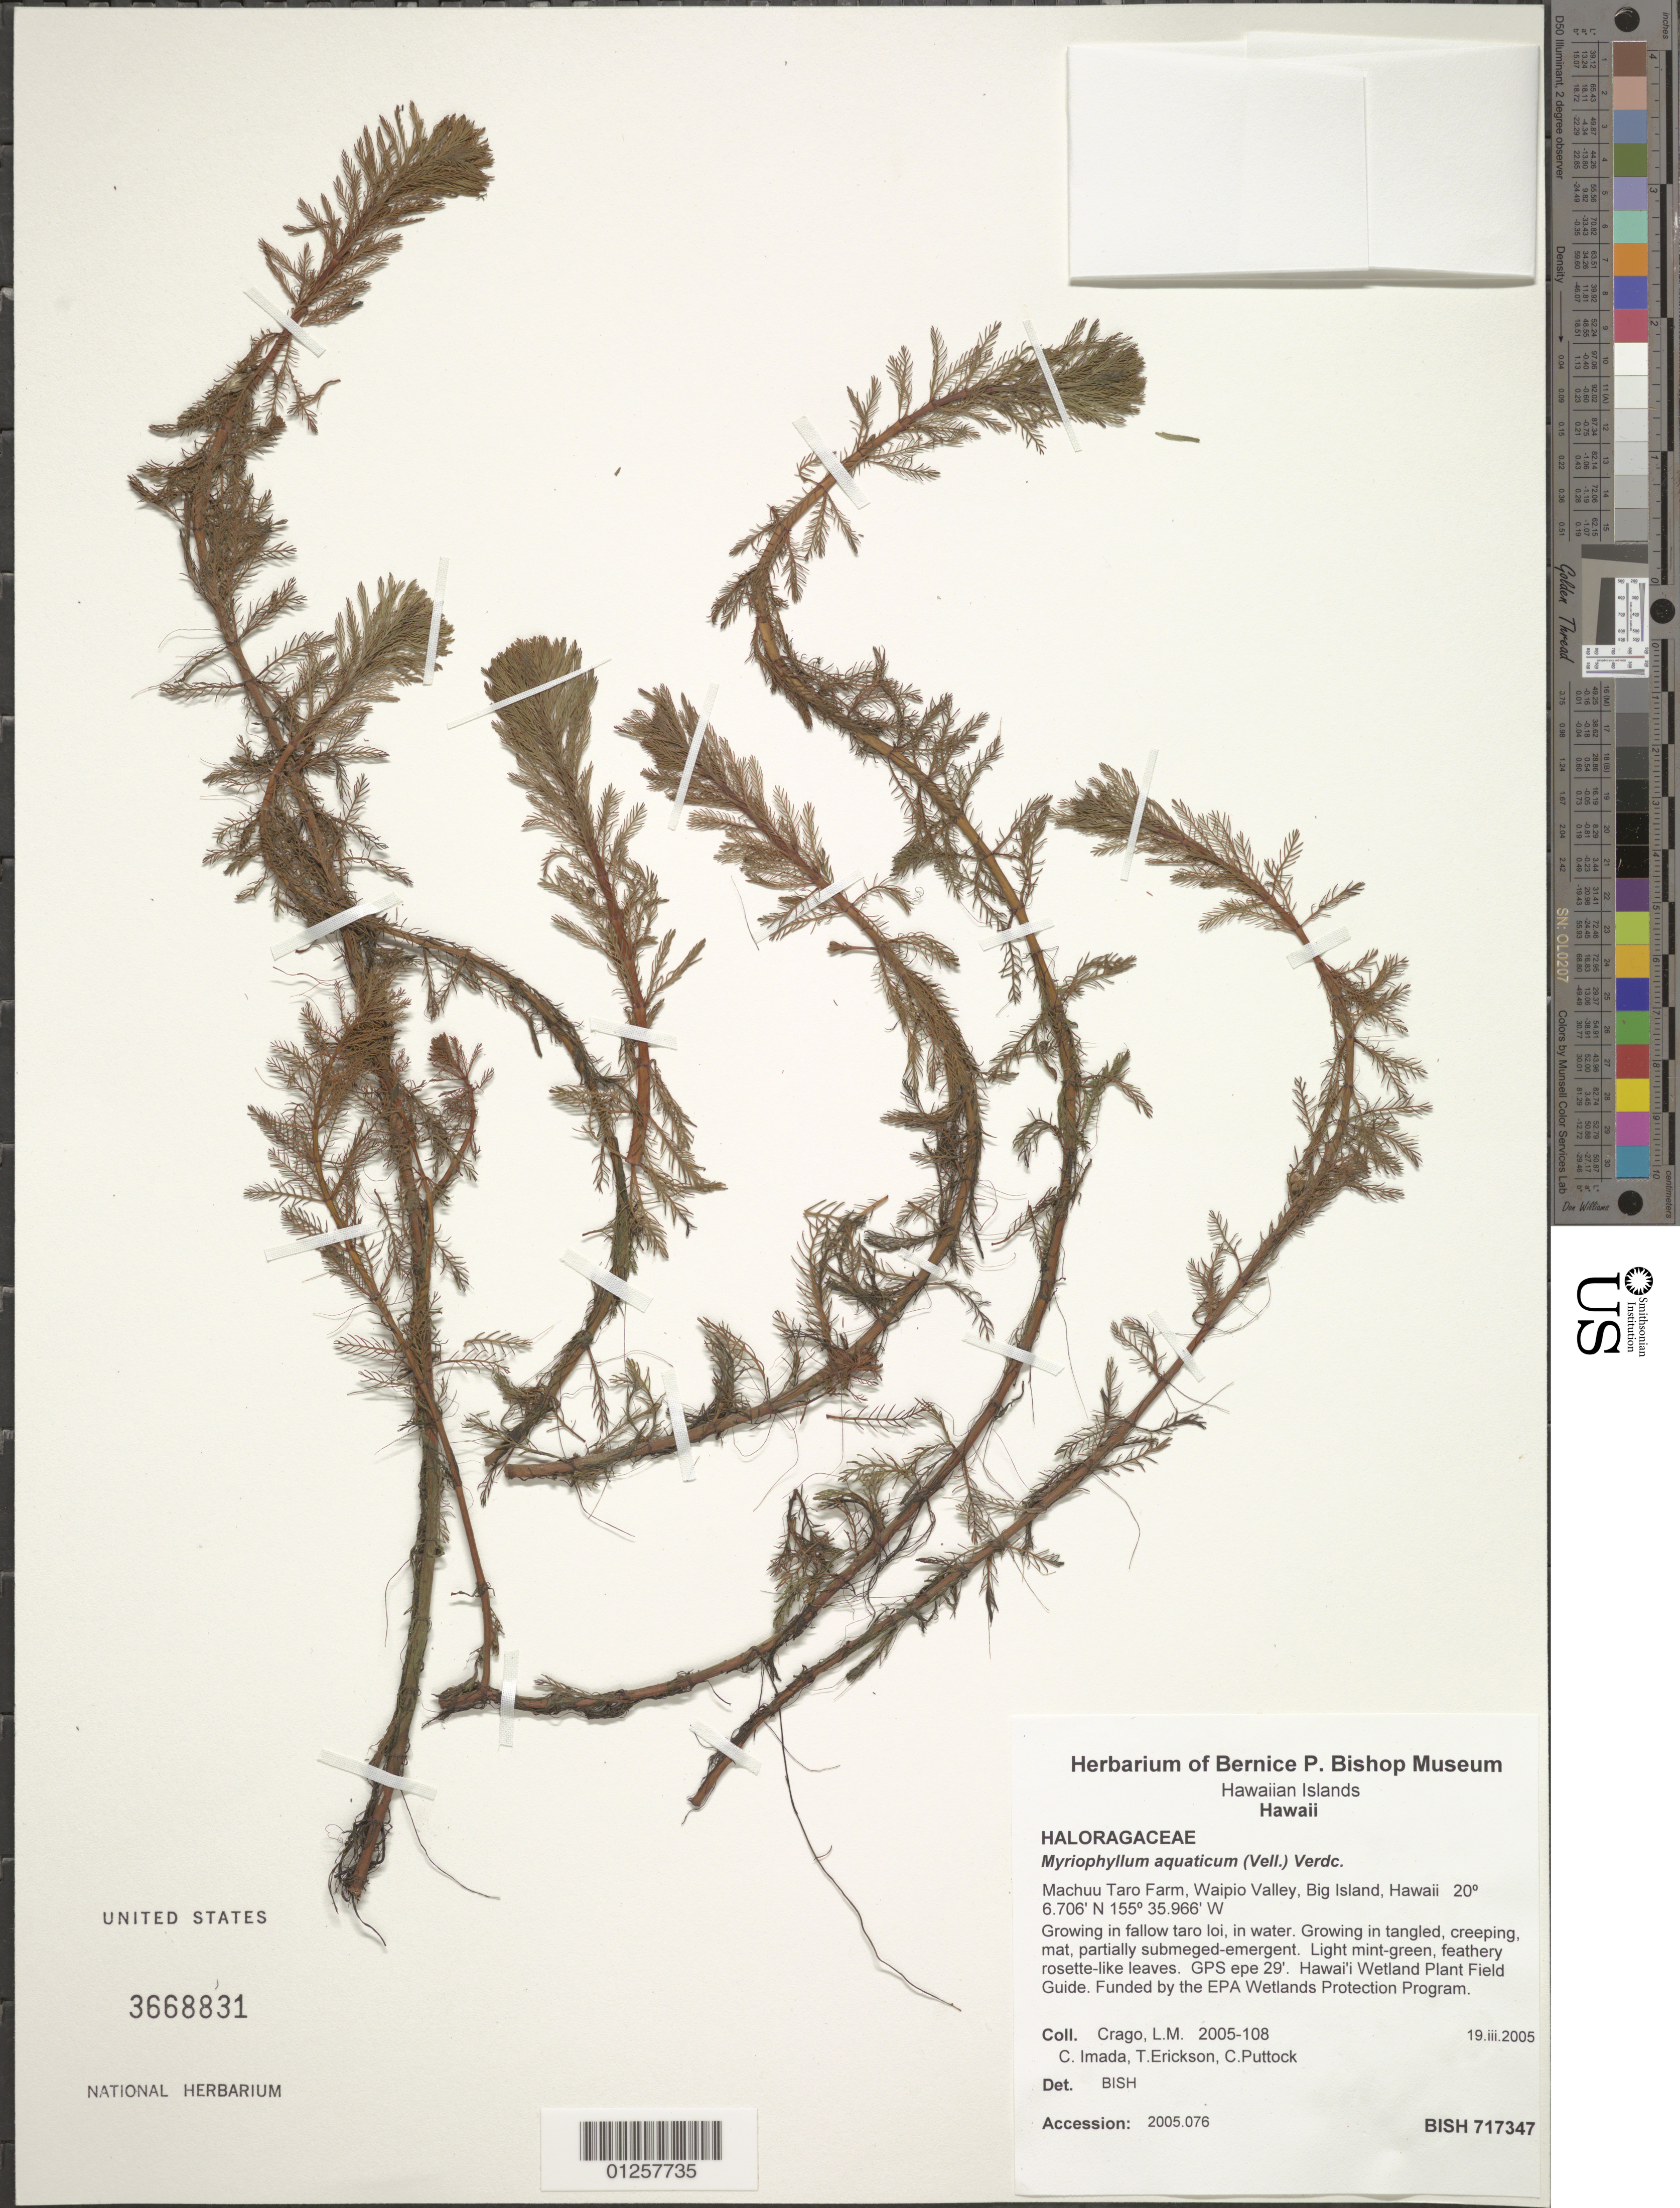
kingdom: Plantae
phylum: Tracheophyta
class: Magnoliopsida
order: Saxifragales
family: Haloragaceae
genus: Myriophyllum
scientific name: Myriophyllum aquaticum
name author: (Vell.) Verdc.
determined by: BISH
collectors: L. Crago, C. Imada, T. Erickson & C. Puttock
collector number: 2005-108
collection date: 2005-03-19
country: United States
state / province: Hawaii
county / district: Hawaii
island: Hawaii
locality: Morgan Toledo Taro Farm, Waipio Valley, Big Island.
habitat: In fallow taro loi, in water.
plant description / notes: Accession: 2005.076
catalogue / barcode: US 3668831